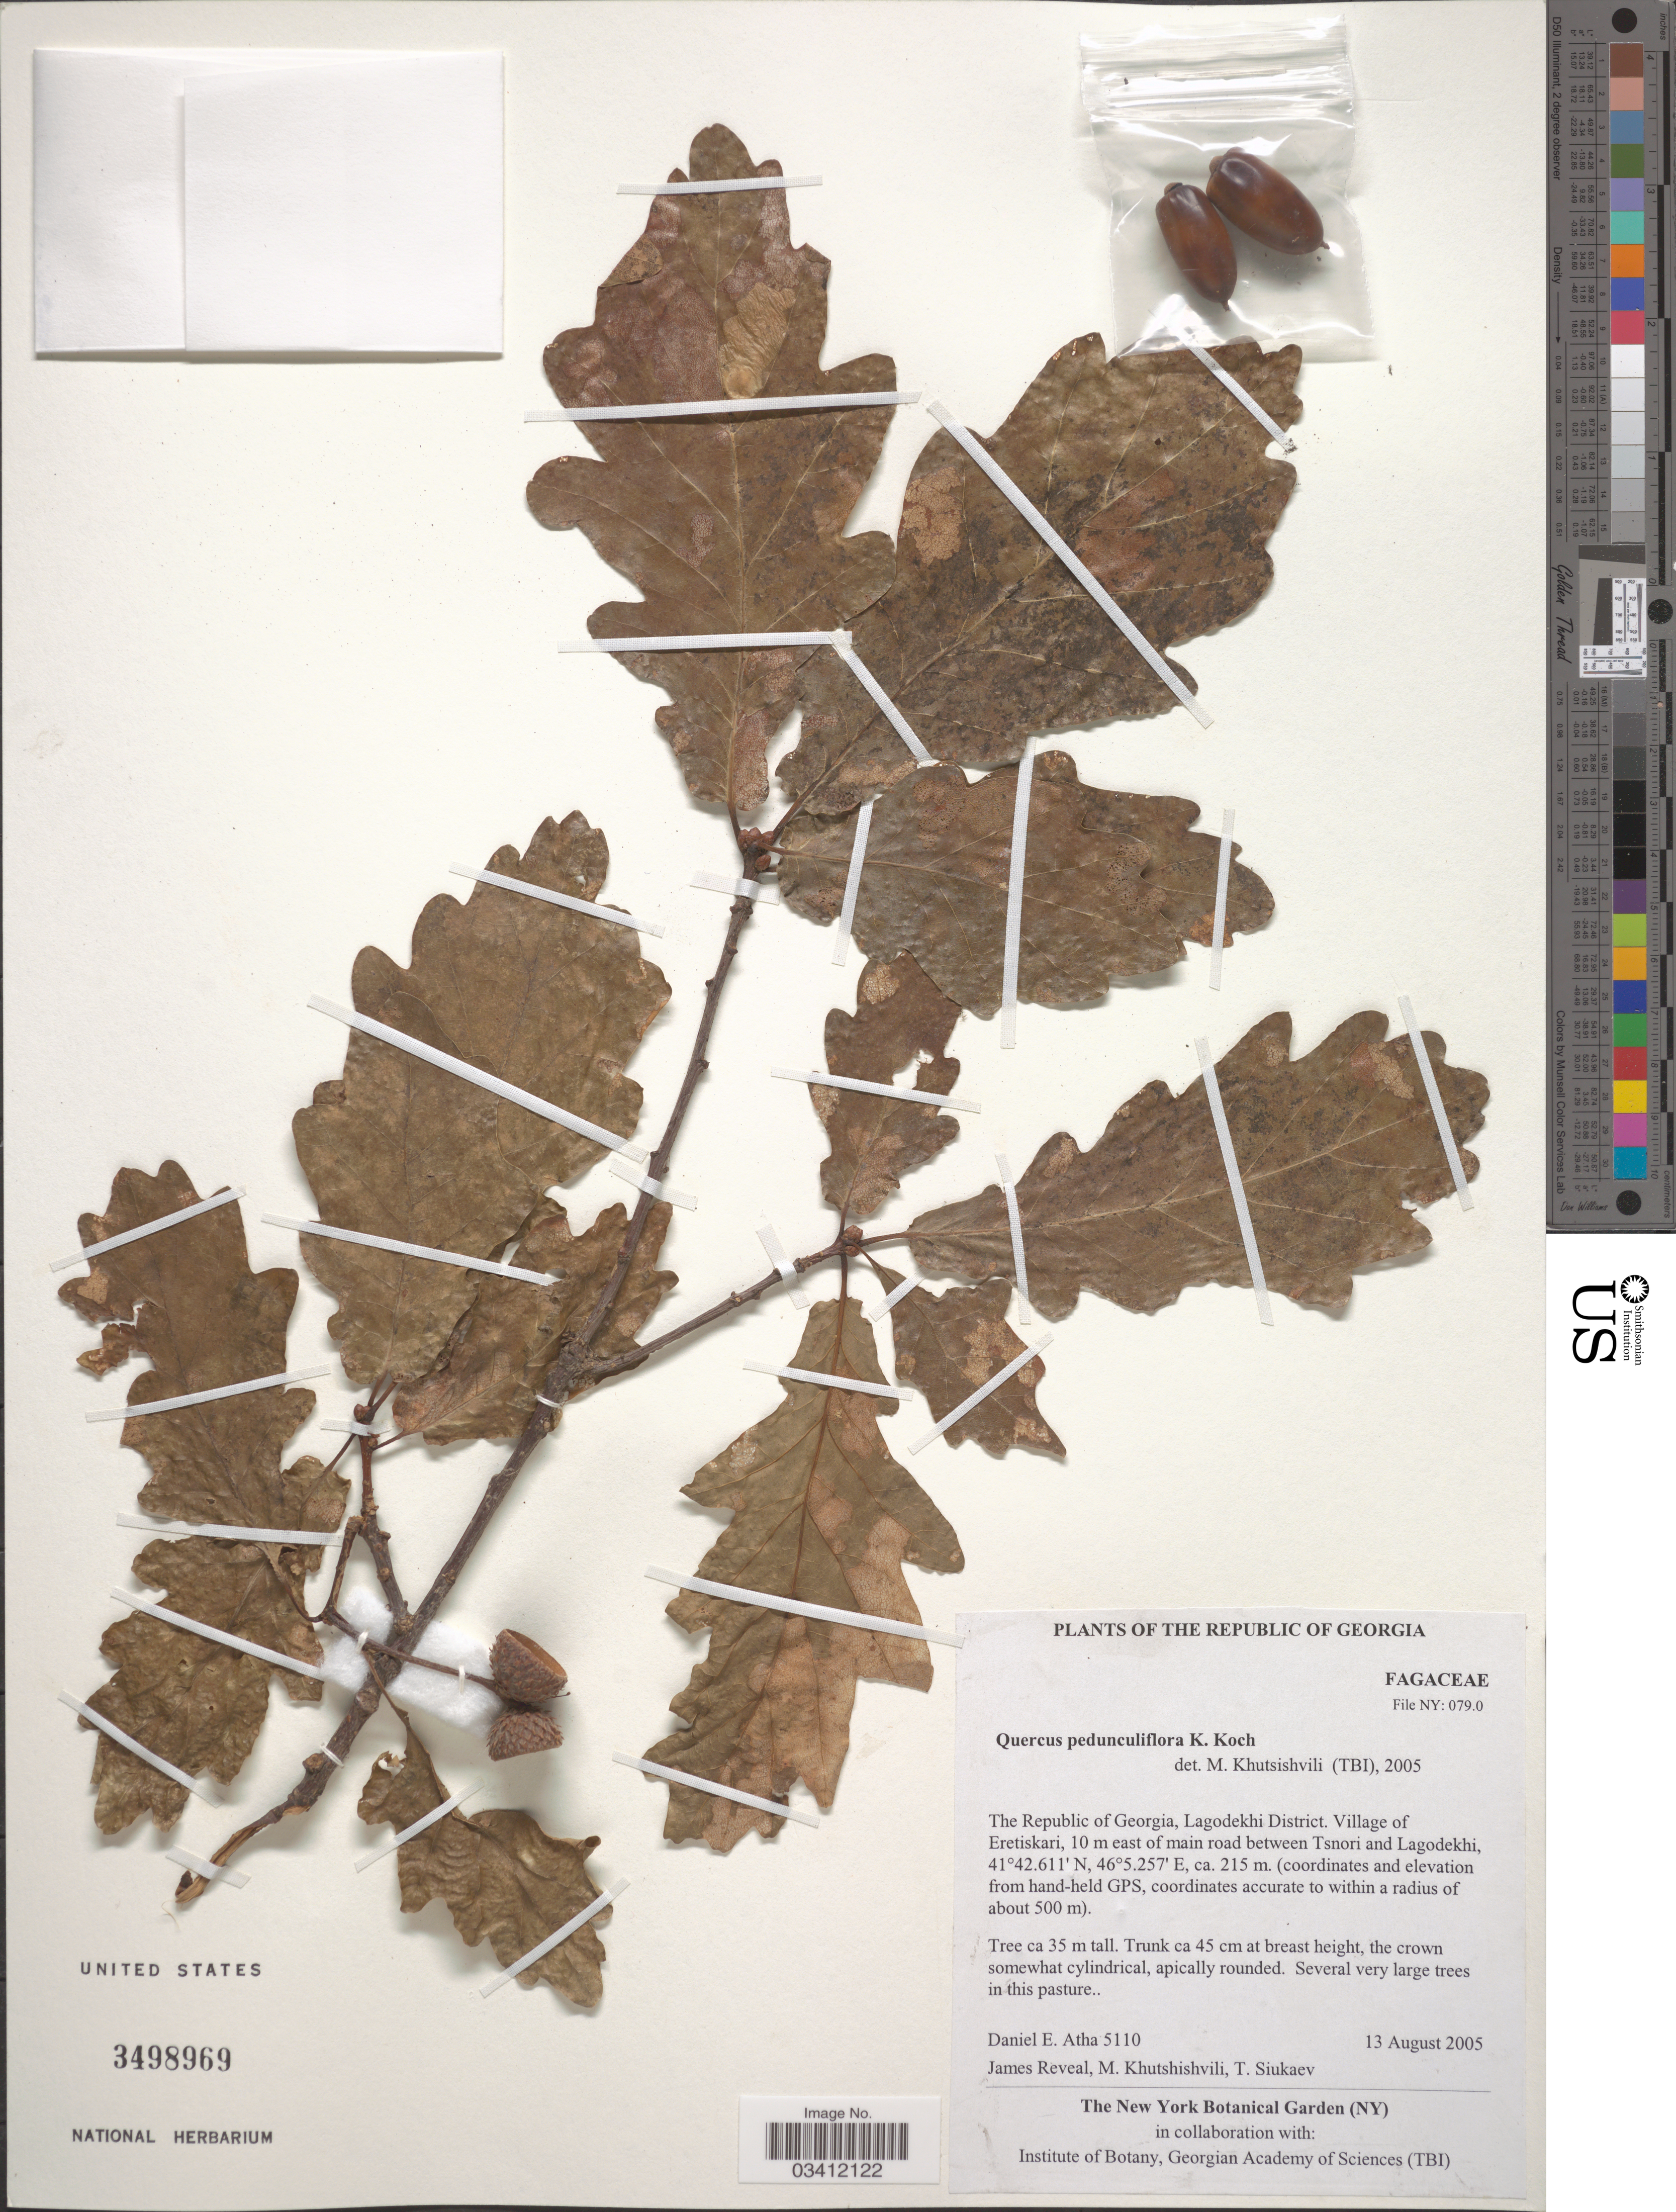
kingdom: Plantae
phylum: Tracheophyta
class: Magnoliopsida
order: Fagales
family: Fagaceae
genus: Quercus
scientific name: Quercus pedunculiflora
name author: K. Koch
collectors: D. Atha, J. L. Reveal, M. Khutsishvili & T. Siukaev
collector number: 5110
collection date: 2005-08-13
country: Georgia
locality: The Republic of Georgia, Lagodekhi District. Village of Eretiskari, 10 m east of main road between Tsnori and Lagodekhi.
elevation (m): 215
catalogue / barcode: US 3498969